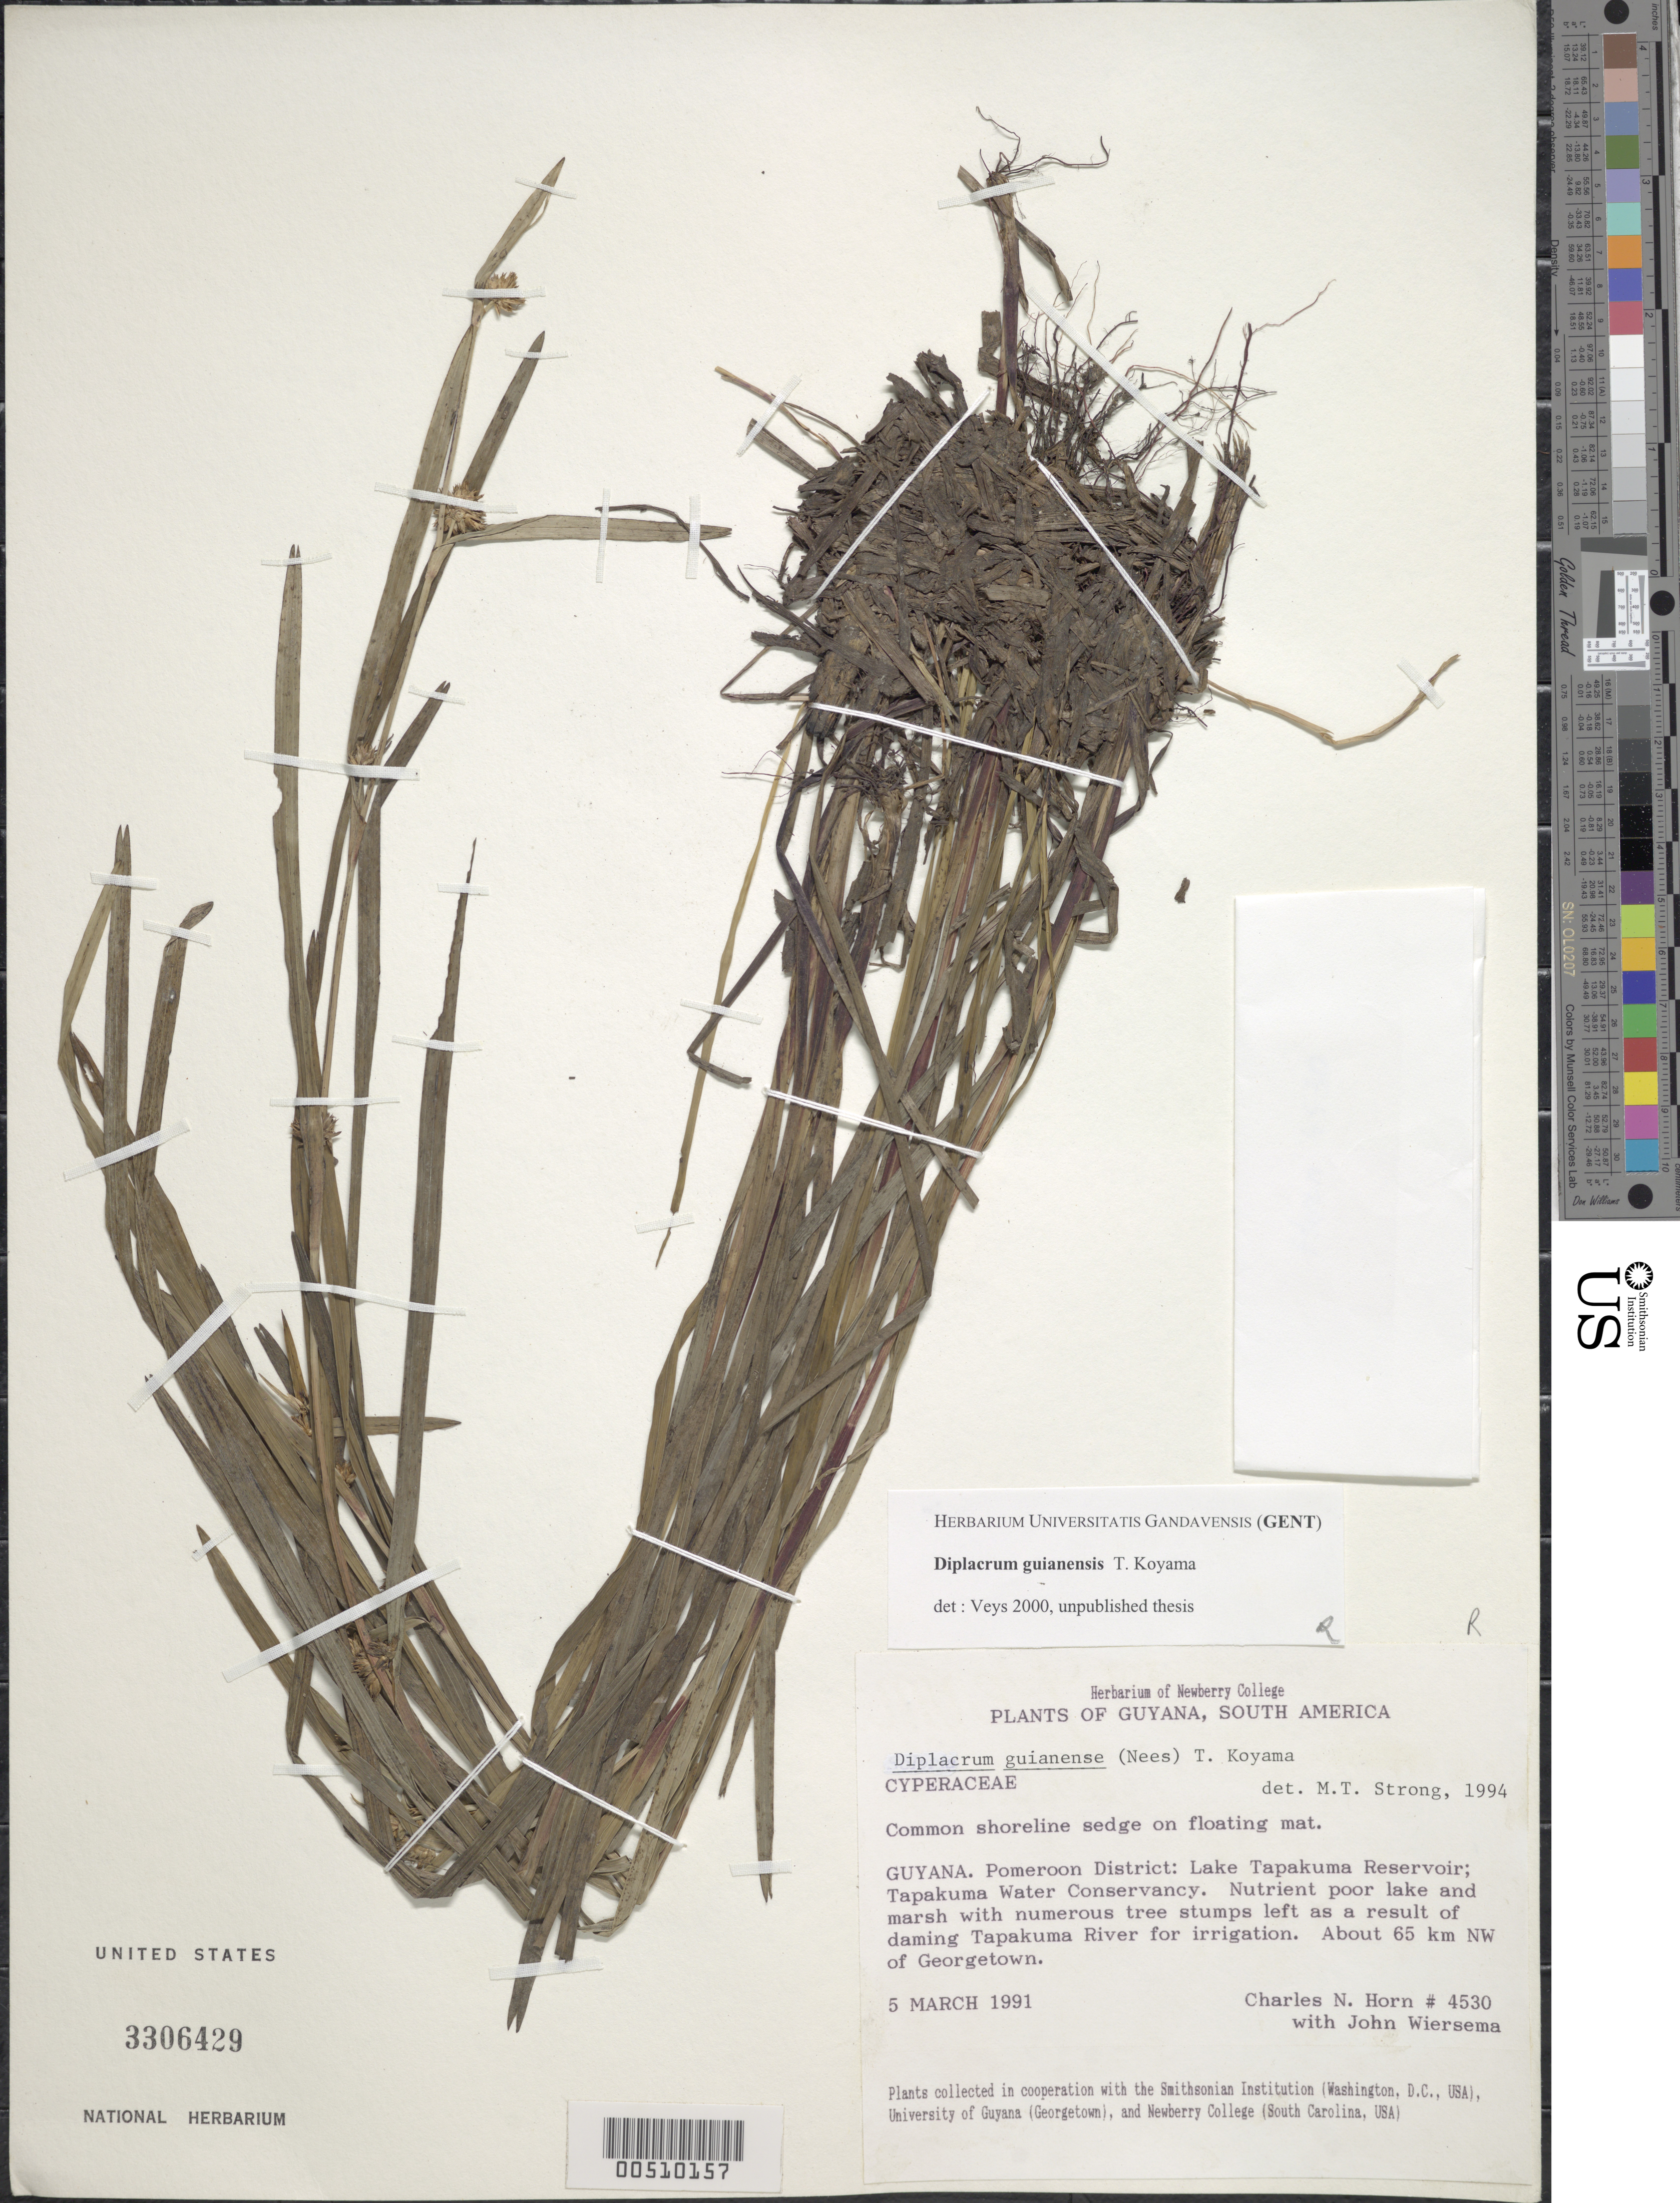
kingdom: Plantae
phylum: Tracheophyta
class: Liliopsida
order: Poales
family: Cyperaceae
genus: Diplacrum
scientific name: Diplacrum guianense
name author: (Nees) T. Koyama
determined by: Strong, M. T., (US), Smithsonian Institution - National Museum of Natural History (UNITED STATES)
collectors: C. N. Horn & J. H. Wiersema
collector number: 4530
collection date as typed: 05 Mar 1991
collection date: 1991-03-05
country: Guyana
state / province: Pomeroon-Supenaam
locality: Lake Tapakuma Reservoir; Tapakuma Water Conservancy, ca. 65 km NW of Georgetown.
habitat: Nutrient poor lake and marsh with numerous tree stumps; on floating mat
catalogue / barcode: US 3306429